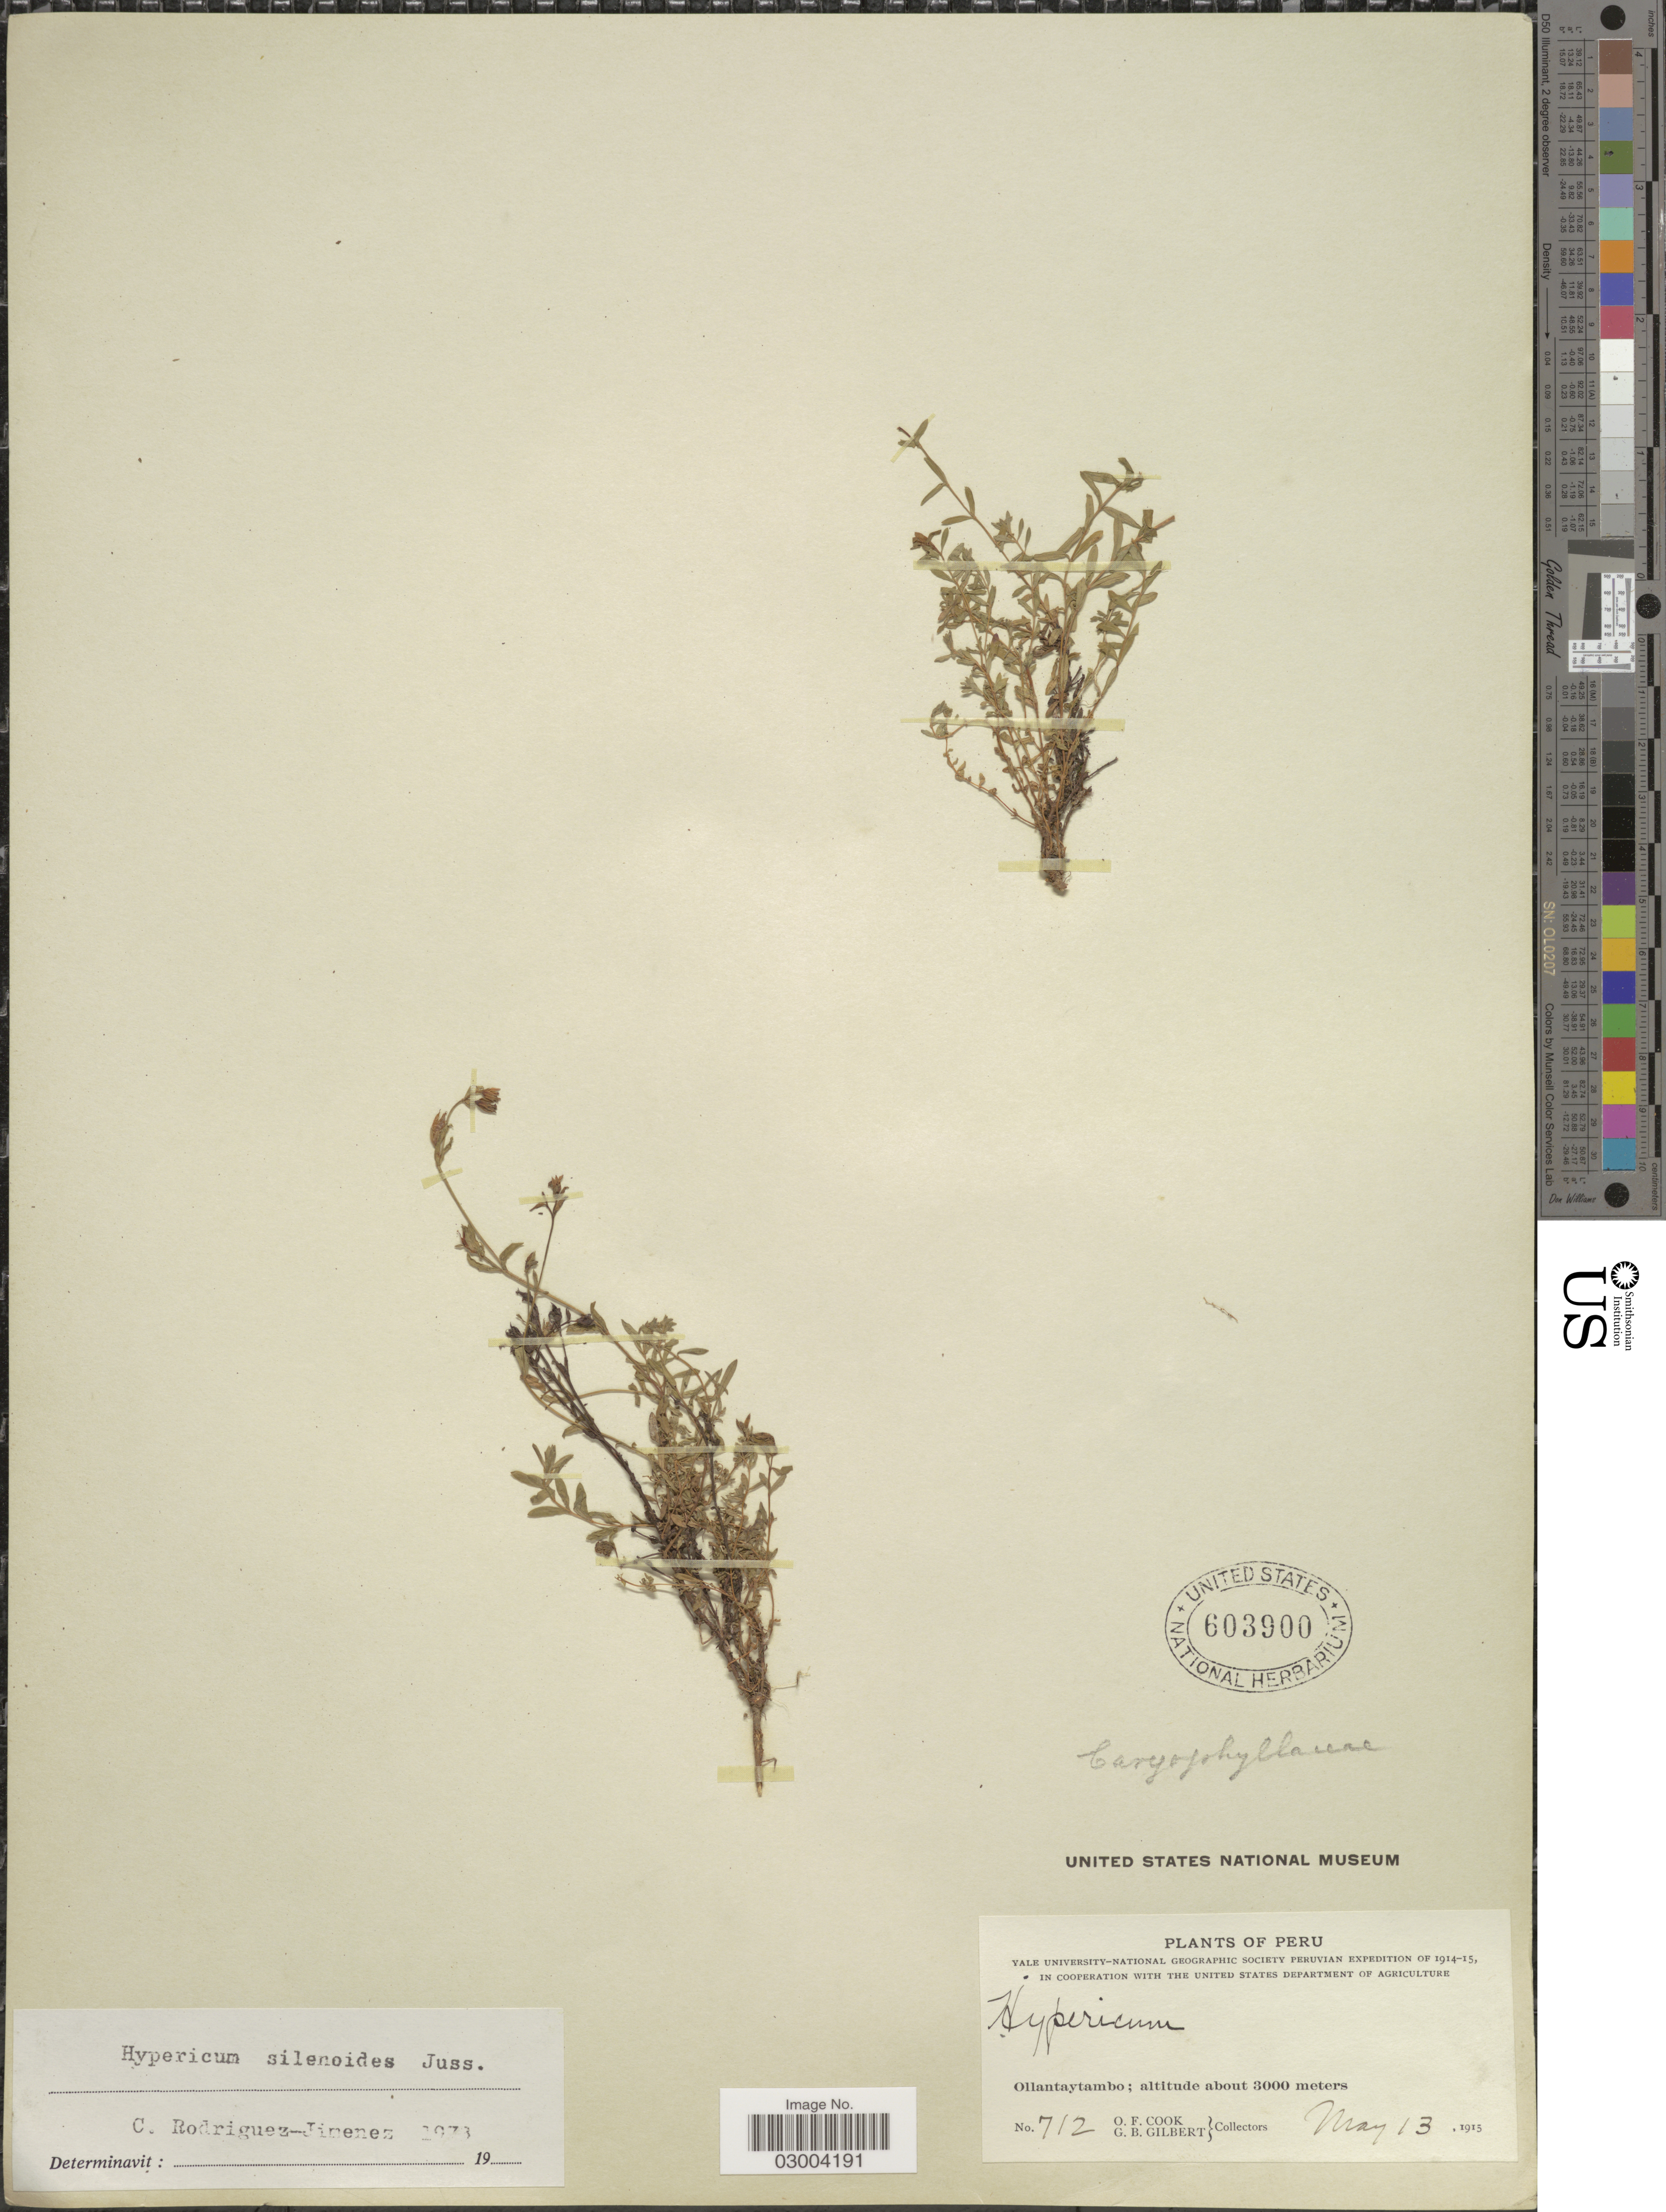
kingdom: Plantae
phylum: Tracheophyta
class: Magnoliopsida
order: Malpighiales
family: Hypericaceae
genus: Hypericum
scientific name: Hypericum silenoides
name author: Juss.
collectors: O. F. Cook & G. B. Gilbert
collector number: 712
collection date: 1915-05-13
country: Peru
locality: Ollantaytambo.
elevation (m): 3000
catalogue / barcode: US 603900